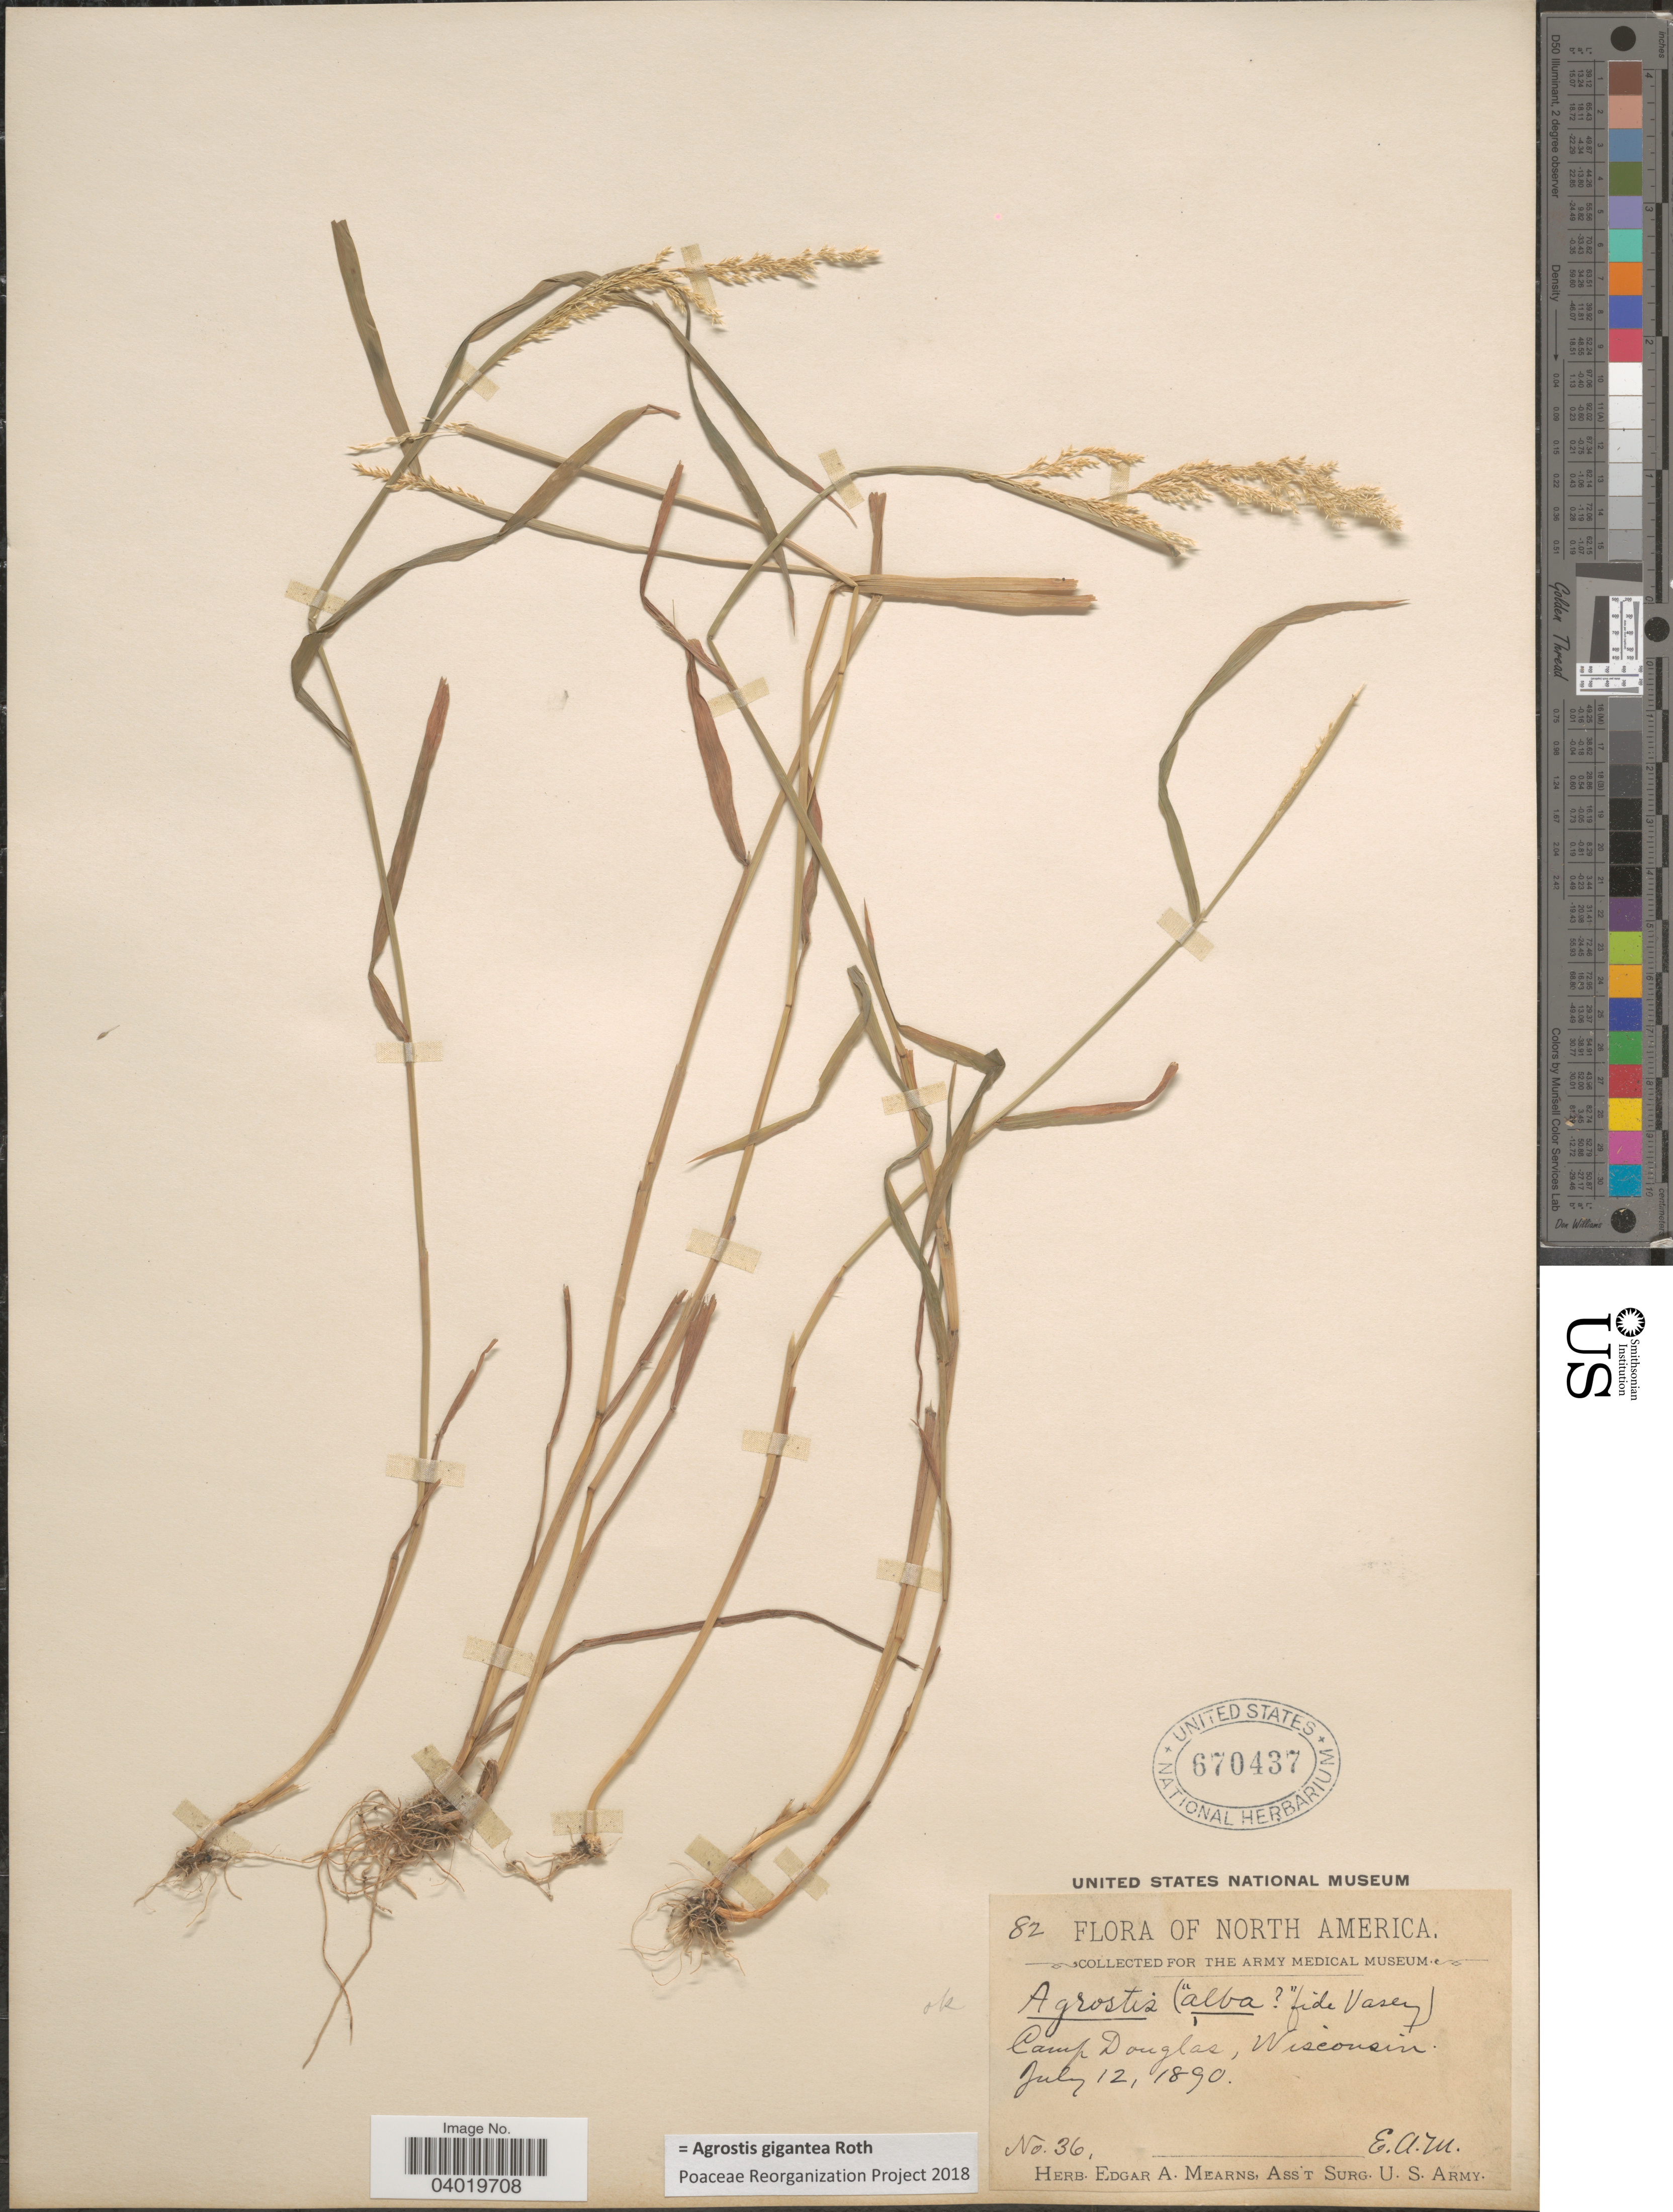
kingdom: Plantae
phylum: Tracheophyta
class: Liliopsida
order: Poales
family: Poaceae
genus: Agrostis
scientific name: Agrostis gigantea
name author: Roth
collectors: E. A. Mearns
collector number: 36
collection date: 1890-07-12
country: United States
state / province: Wisconsin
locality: Camp Douglas.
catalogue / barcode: US 670437